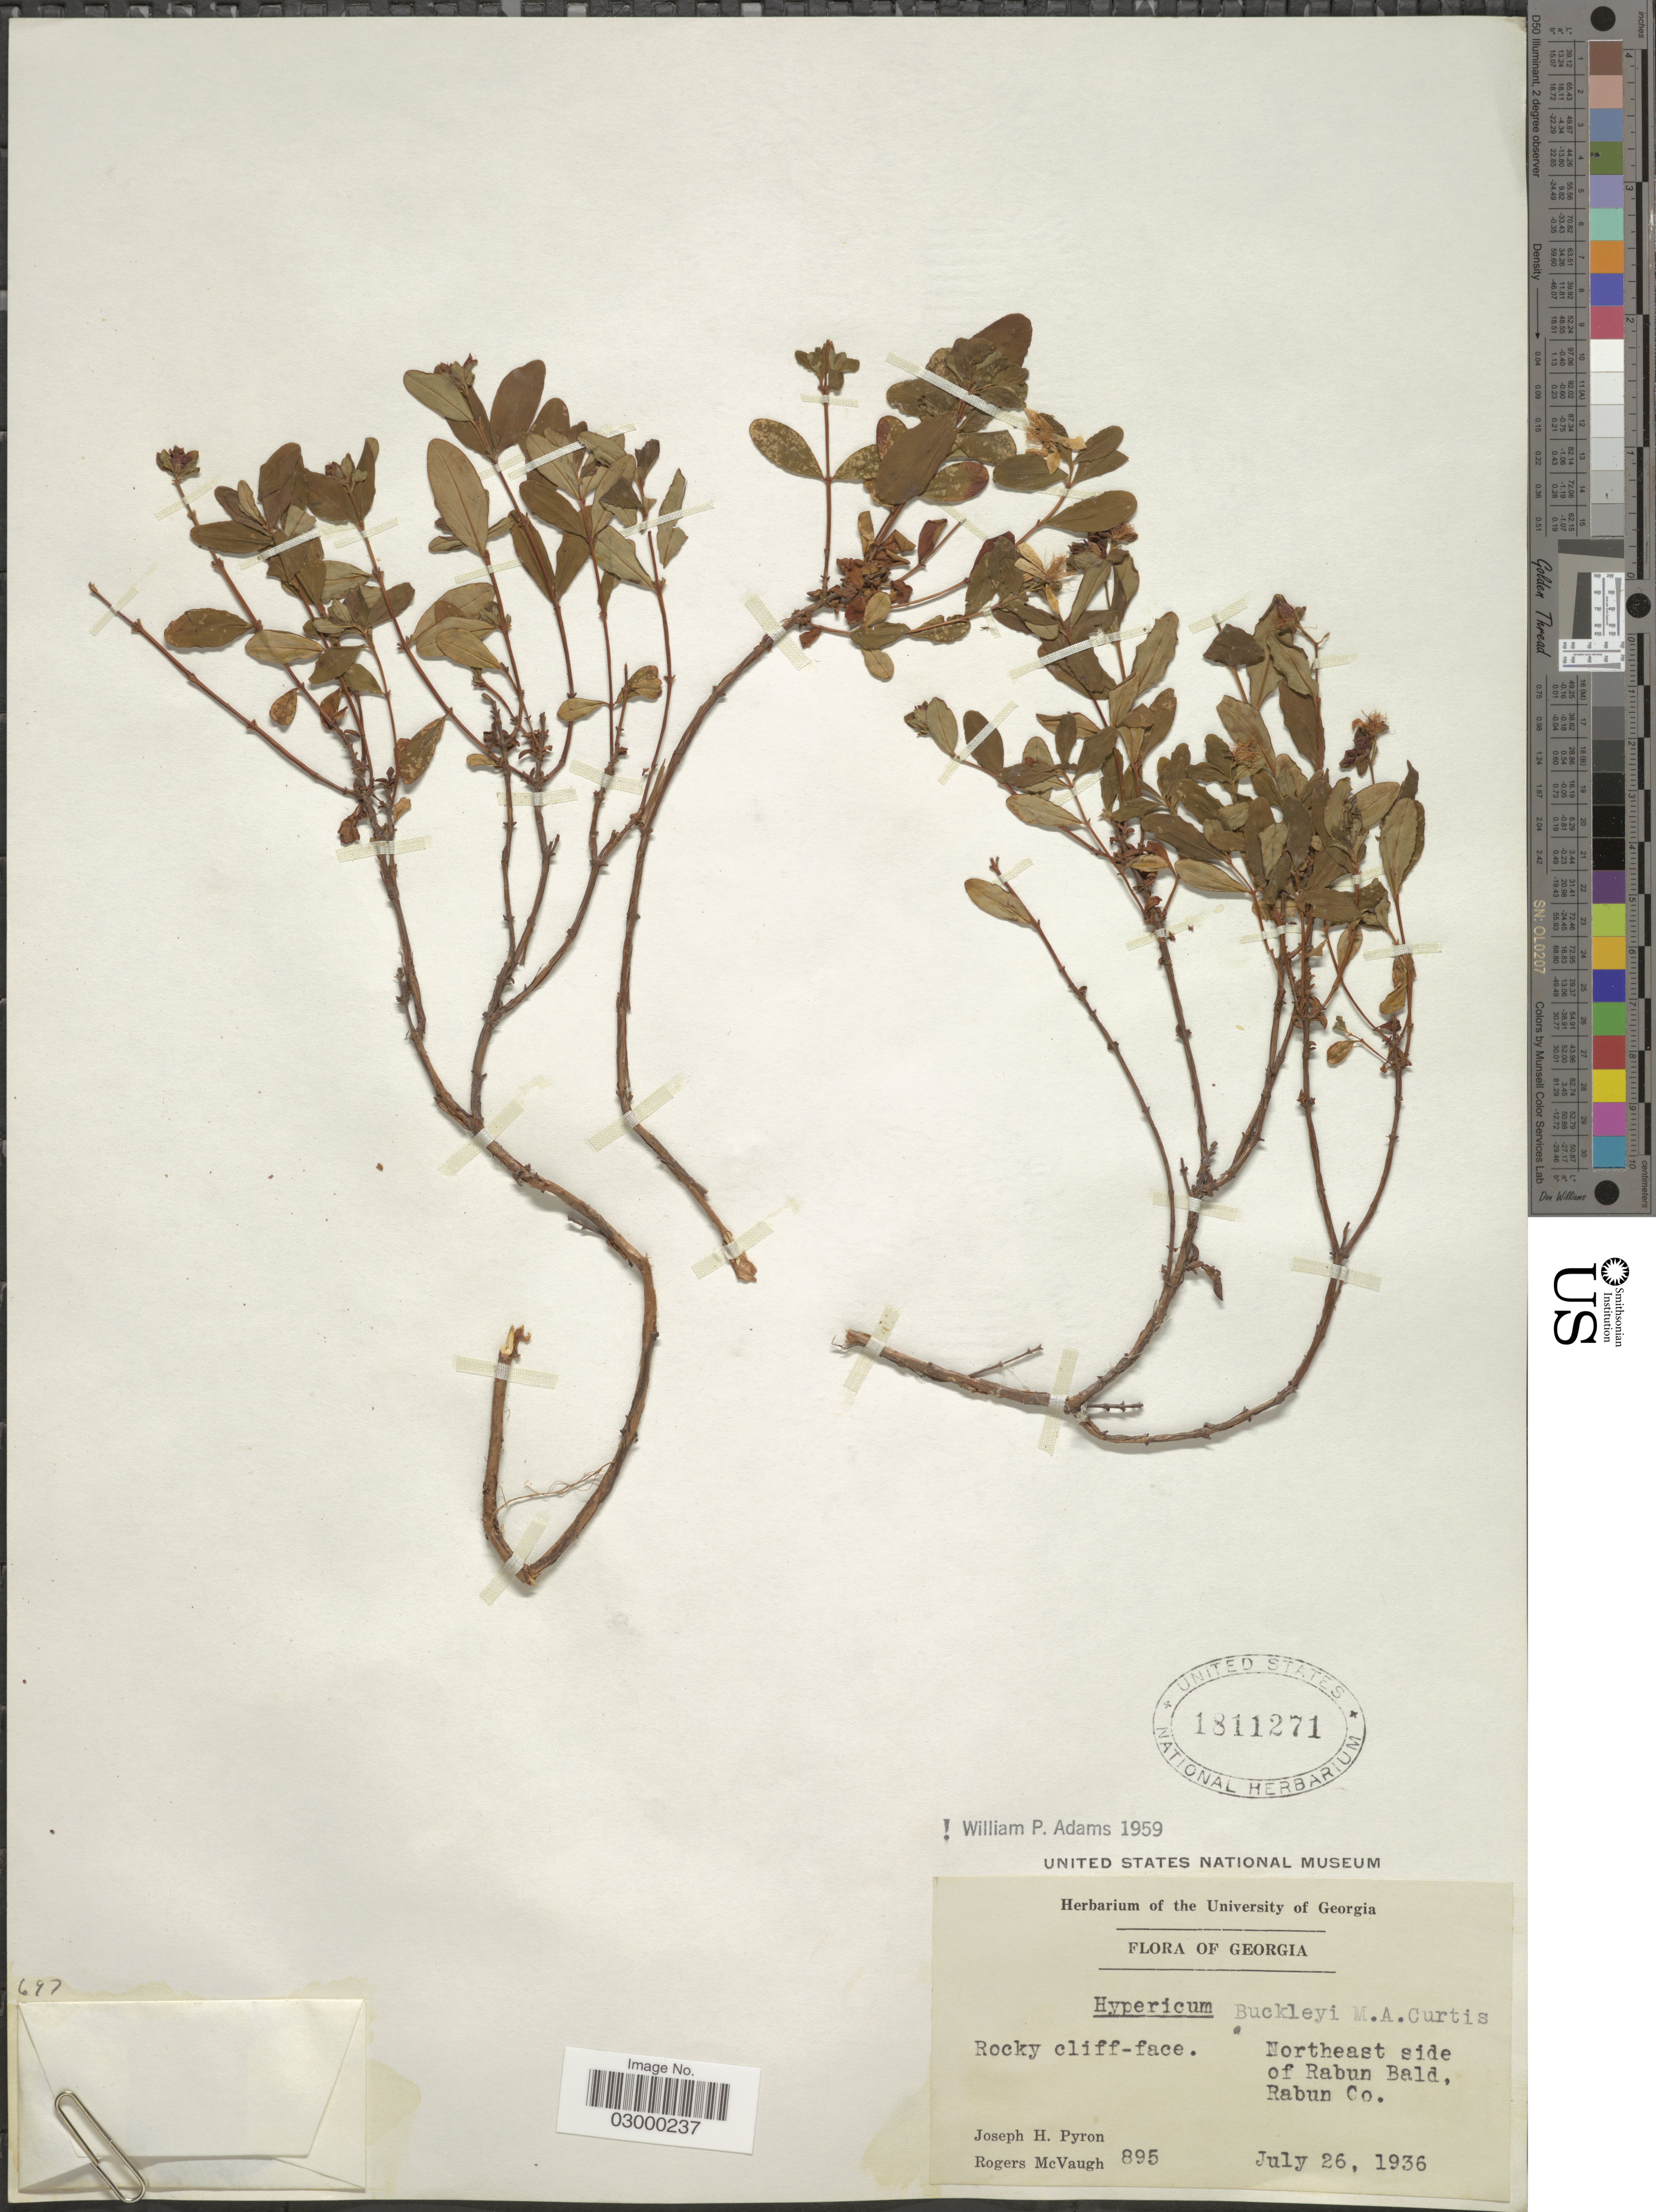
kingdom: Plantae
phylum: Tracheophyta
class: Magnoliopsida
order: Malpighiales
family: Hypericaceae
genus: Hypericum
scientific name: Hypericum buckleyi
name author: M.A. Curtis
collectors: J. H. Pyron & R. McVaugh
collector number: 895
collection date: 1936-07-26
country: United States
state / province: Georgia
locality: Northeast side of Rabun Bald, Rabun Co.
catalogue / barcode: US 1811271